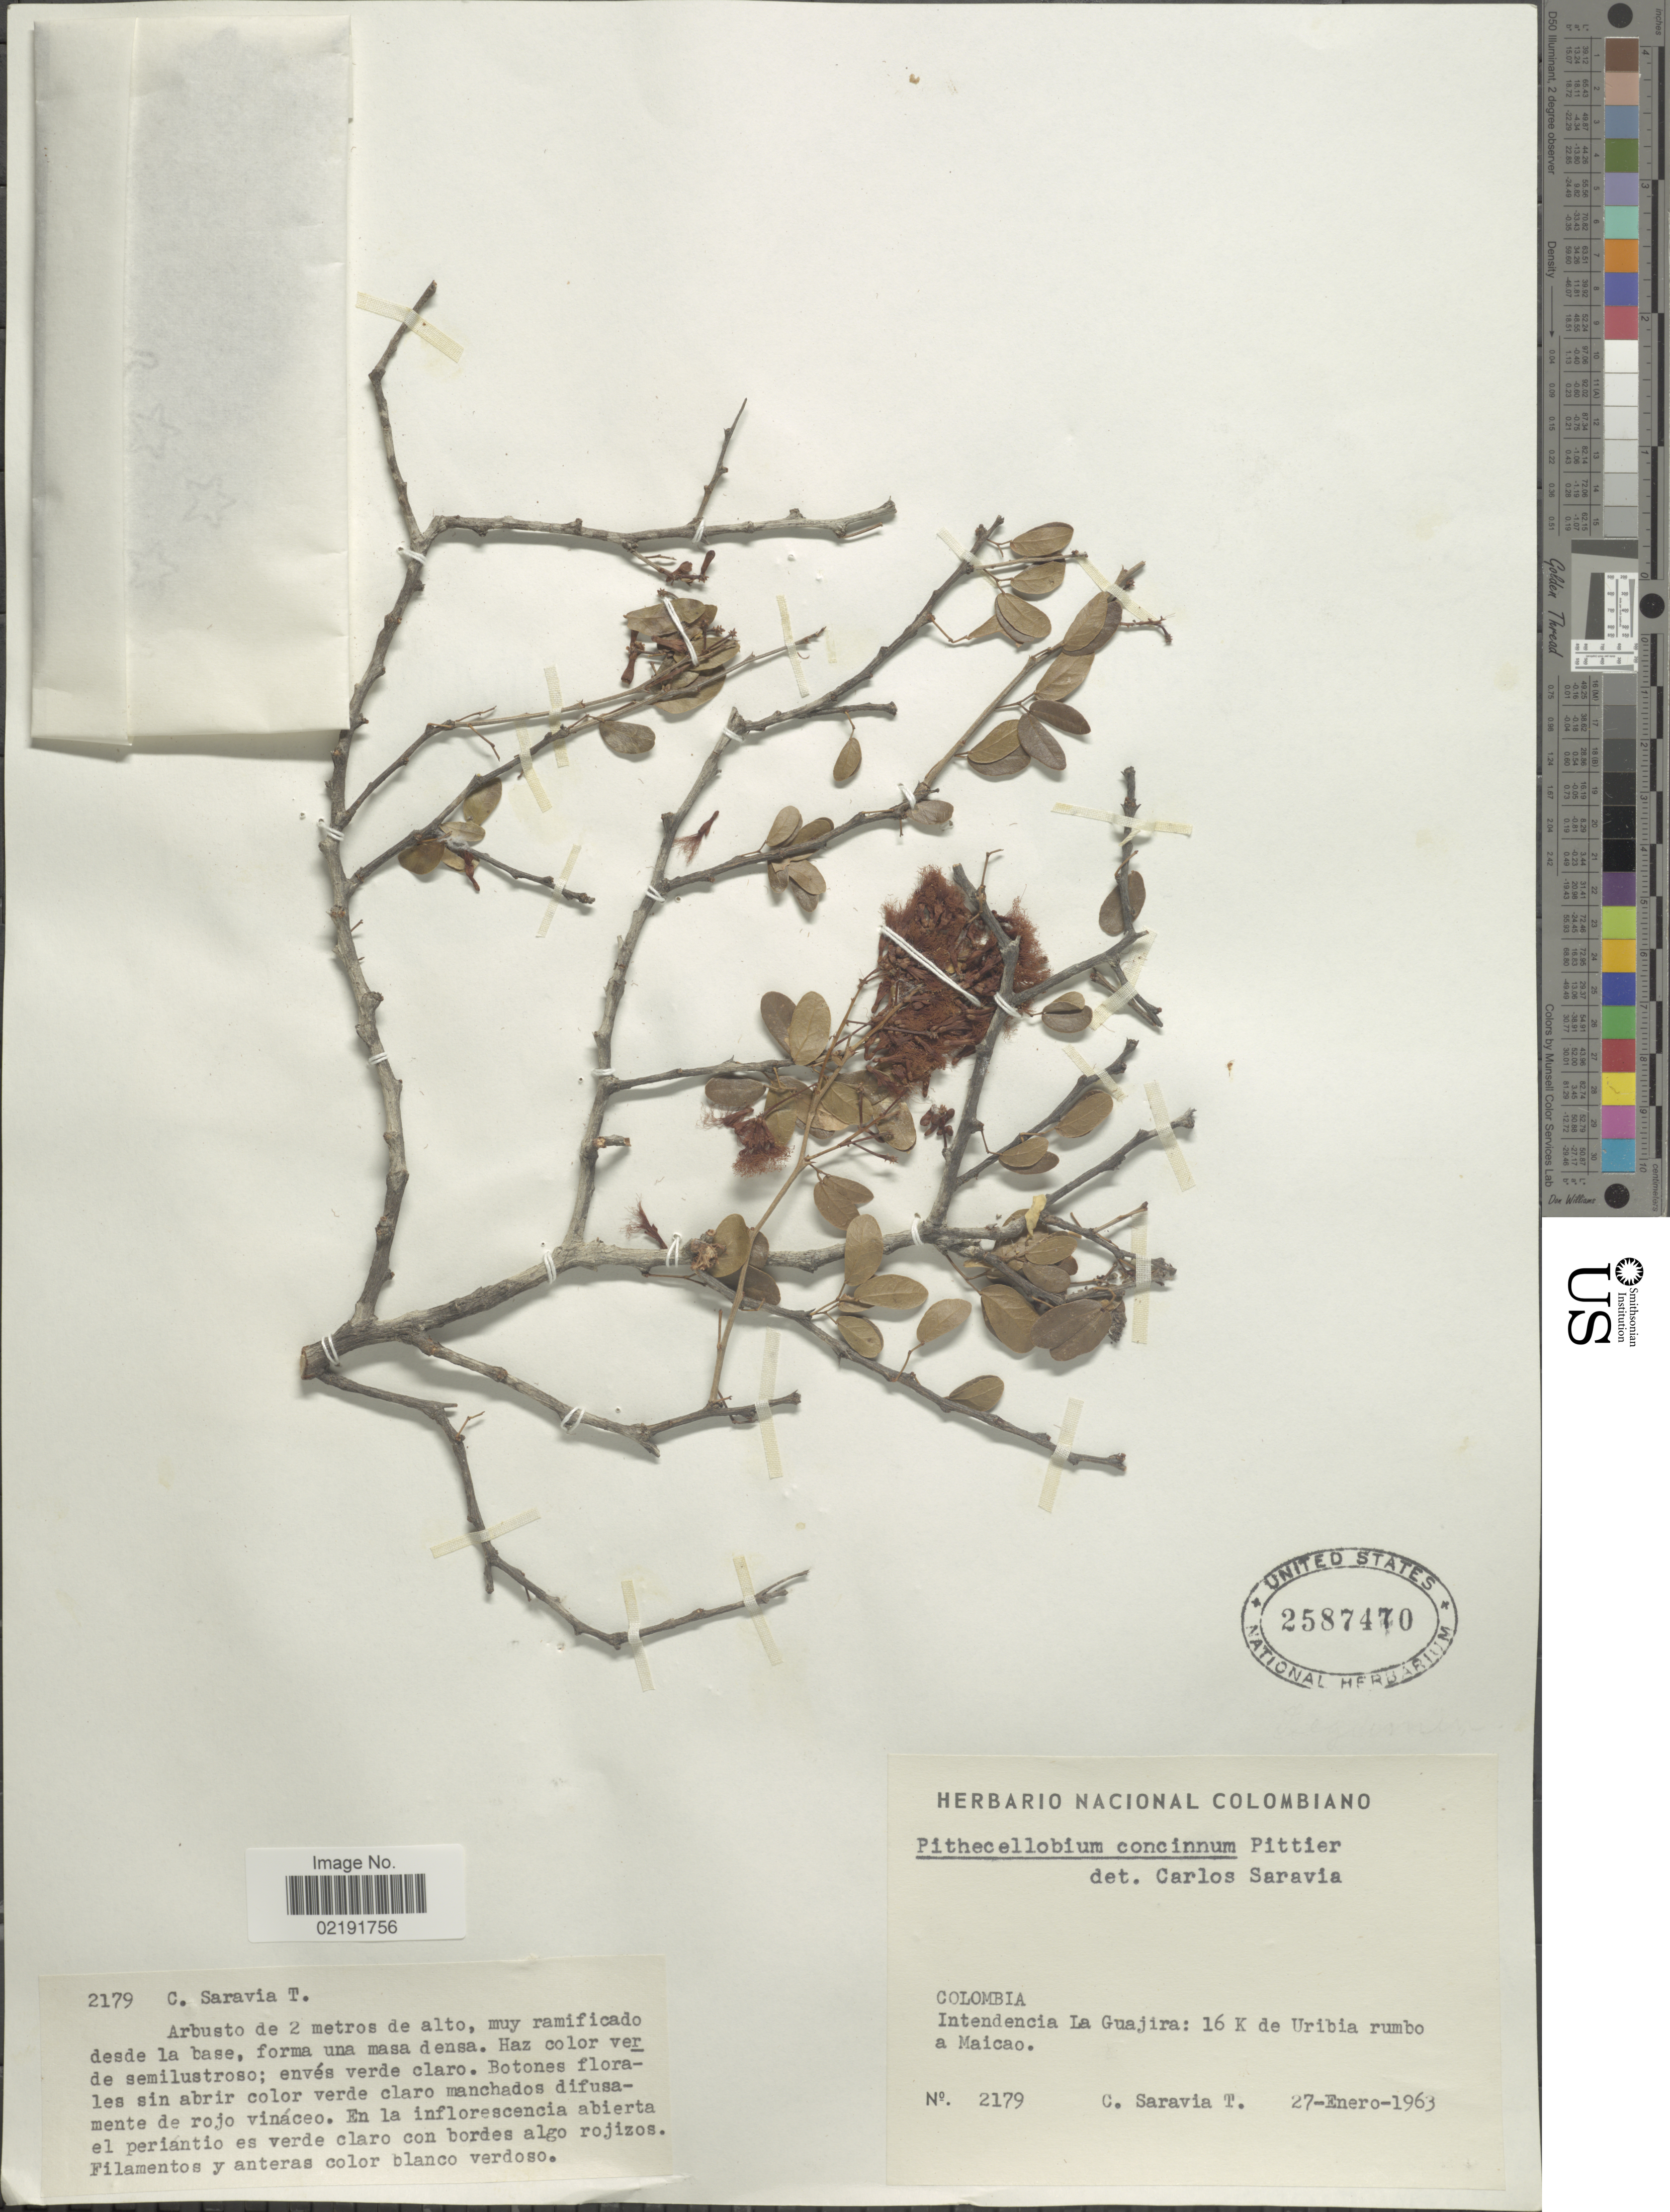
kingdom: Plantae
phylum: Tracheophyta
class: Magnoliopsida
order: Fabales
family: Fabaceae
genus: Pithecellobium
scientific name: Pithecellobium subglobosum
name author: Pittier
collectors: C. Saravia T.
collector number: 2179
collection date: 1963-01-27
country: Colombia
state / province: La Guajira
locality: Colombia. Intendencia La Guajira: 16 K de Uribia rumbo a Maicao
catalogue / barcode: US 2587470